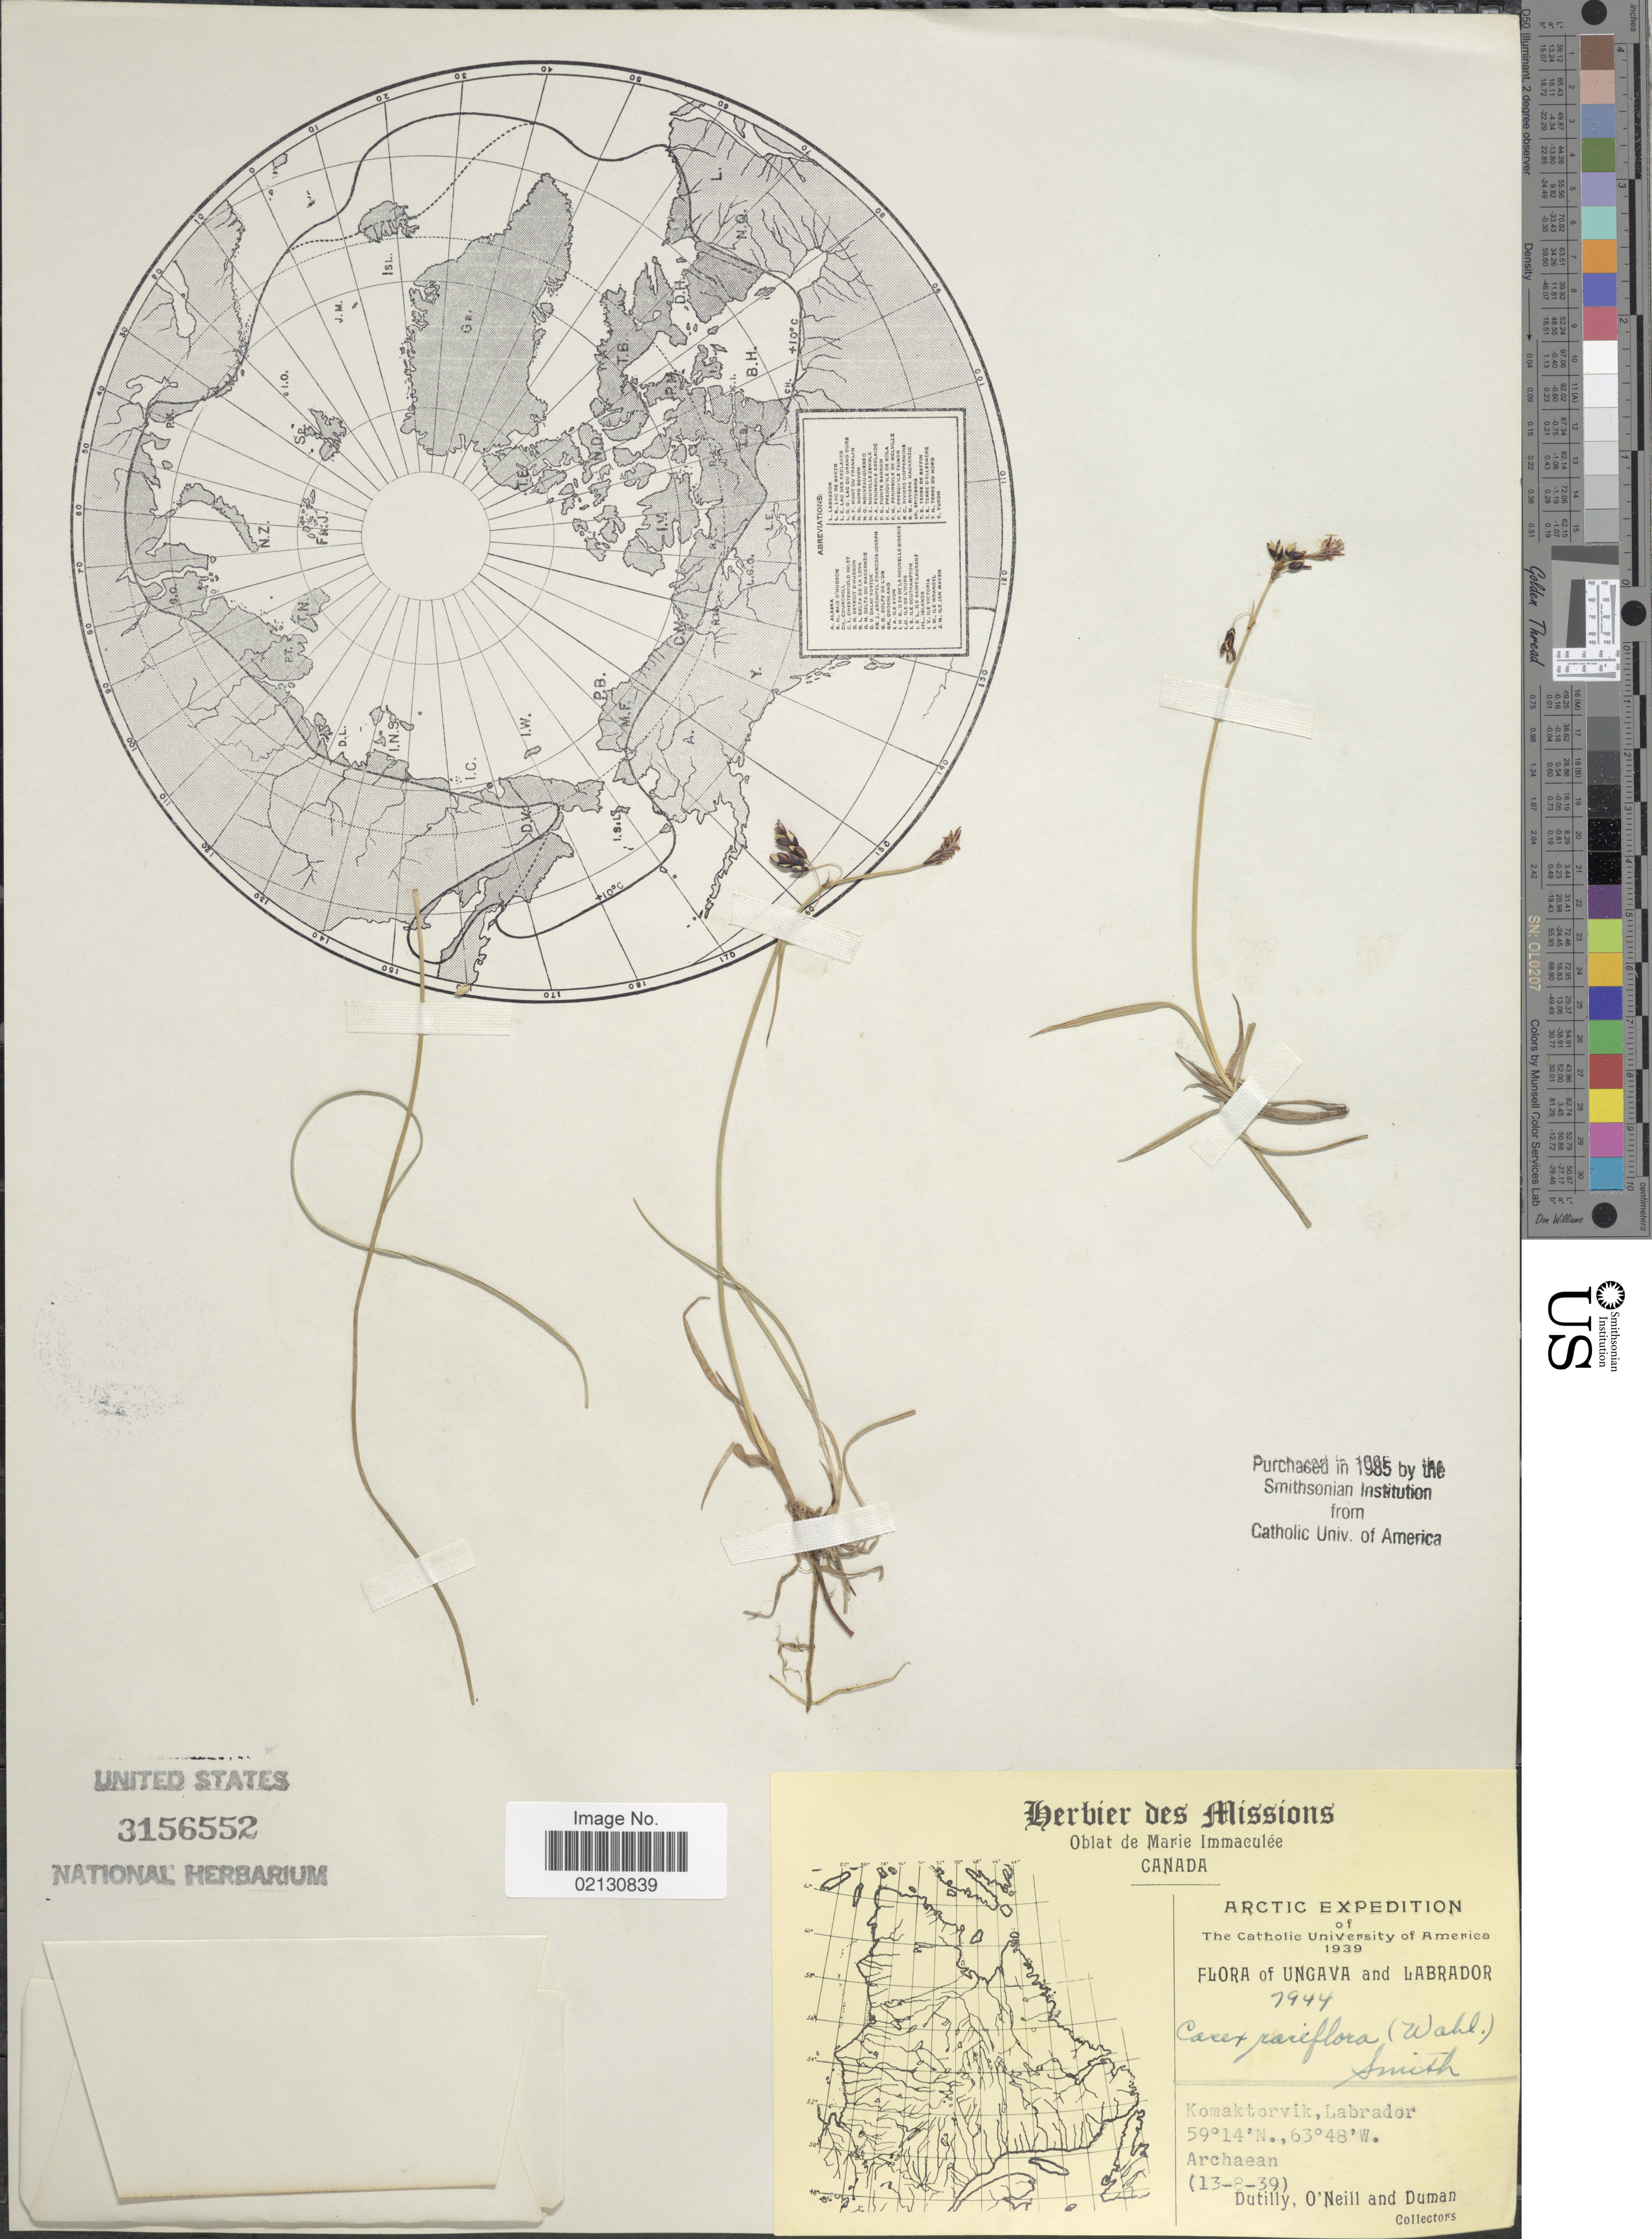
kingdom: Plantae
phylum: Tracheophyta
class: Liliopsida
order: Poales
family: Cyperaceae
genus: Carex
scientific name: Carex rariflora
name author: (Wahlenb.) Sm.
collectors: -. Dutilly, O' Neill & -. Duman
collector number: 7944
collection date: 1939-08-13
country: Canada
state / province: Newfoundland and Labrador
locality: Arctic. Komaktorvik, Labrador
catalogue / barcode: US 3156552